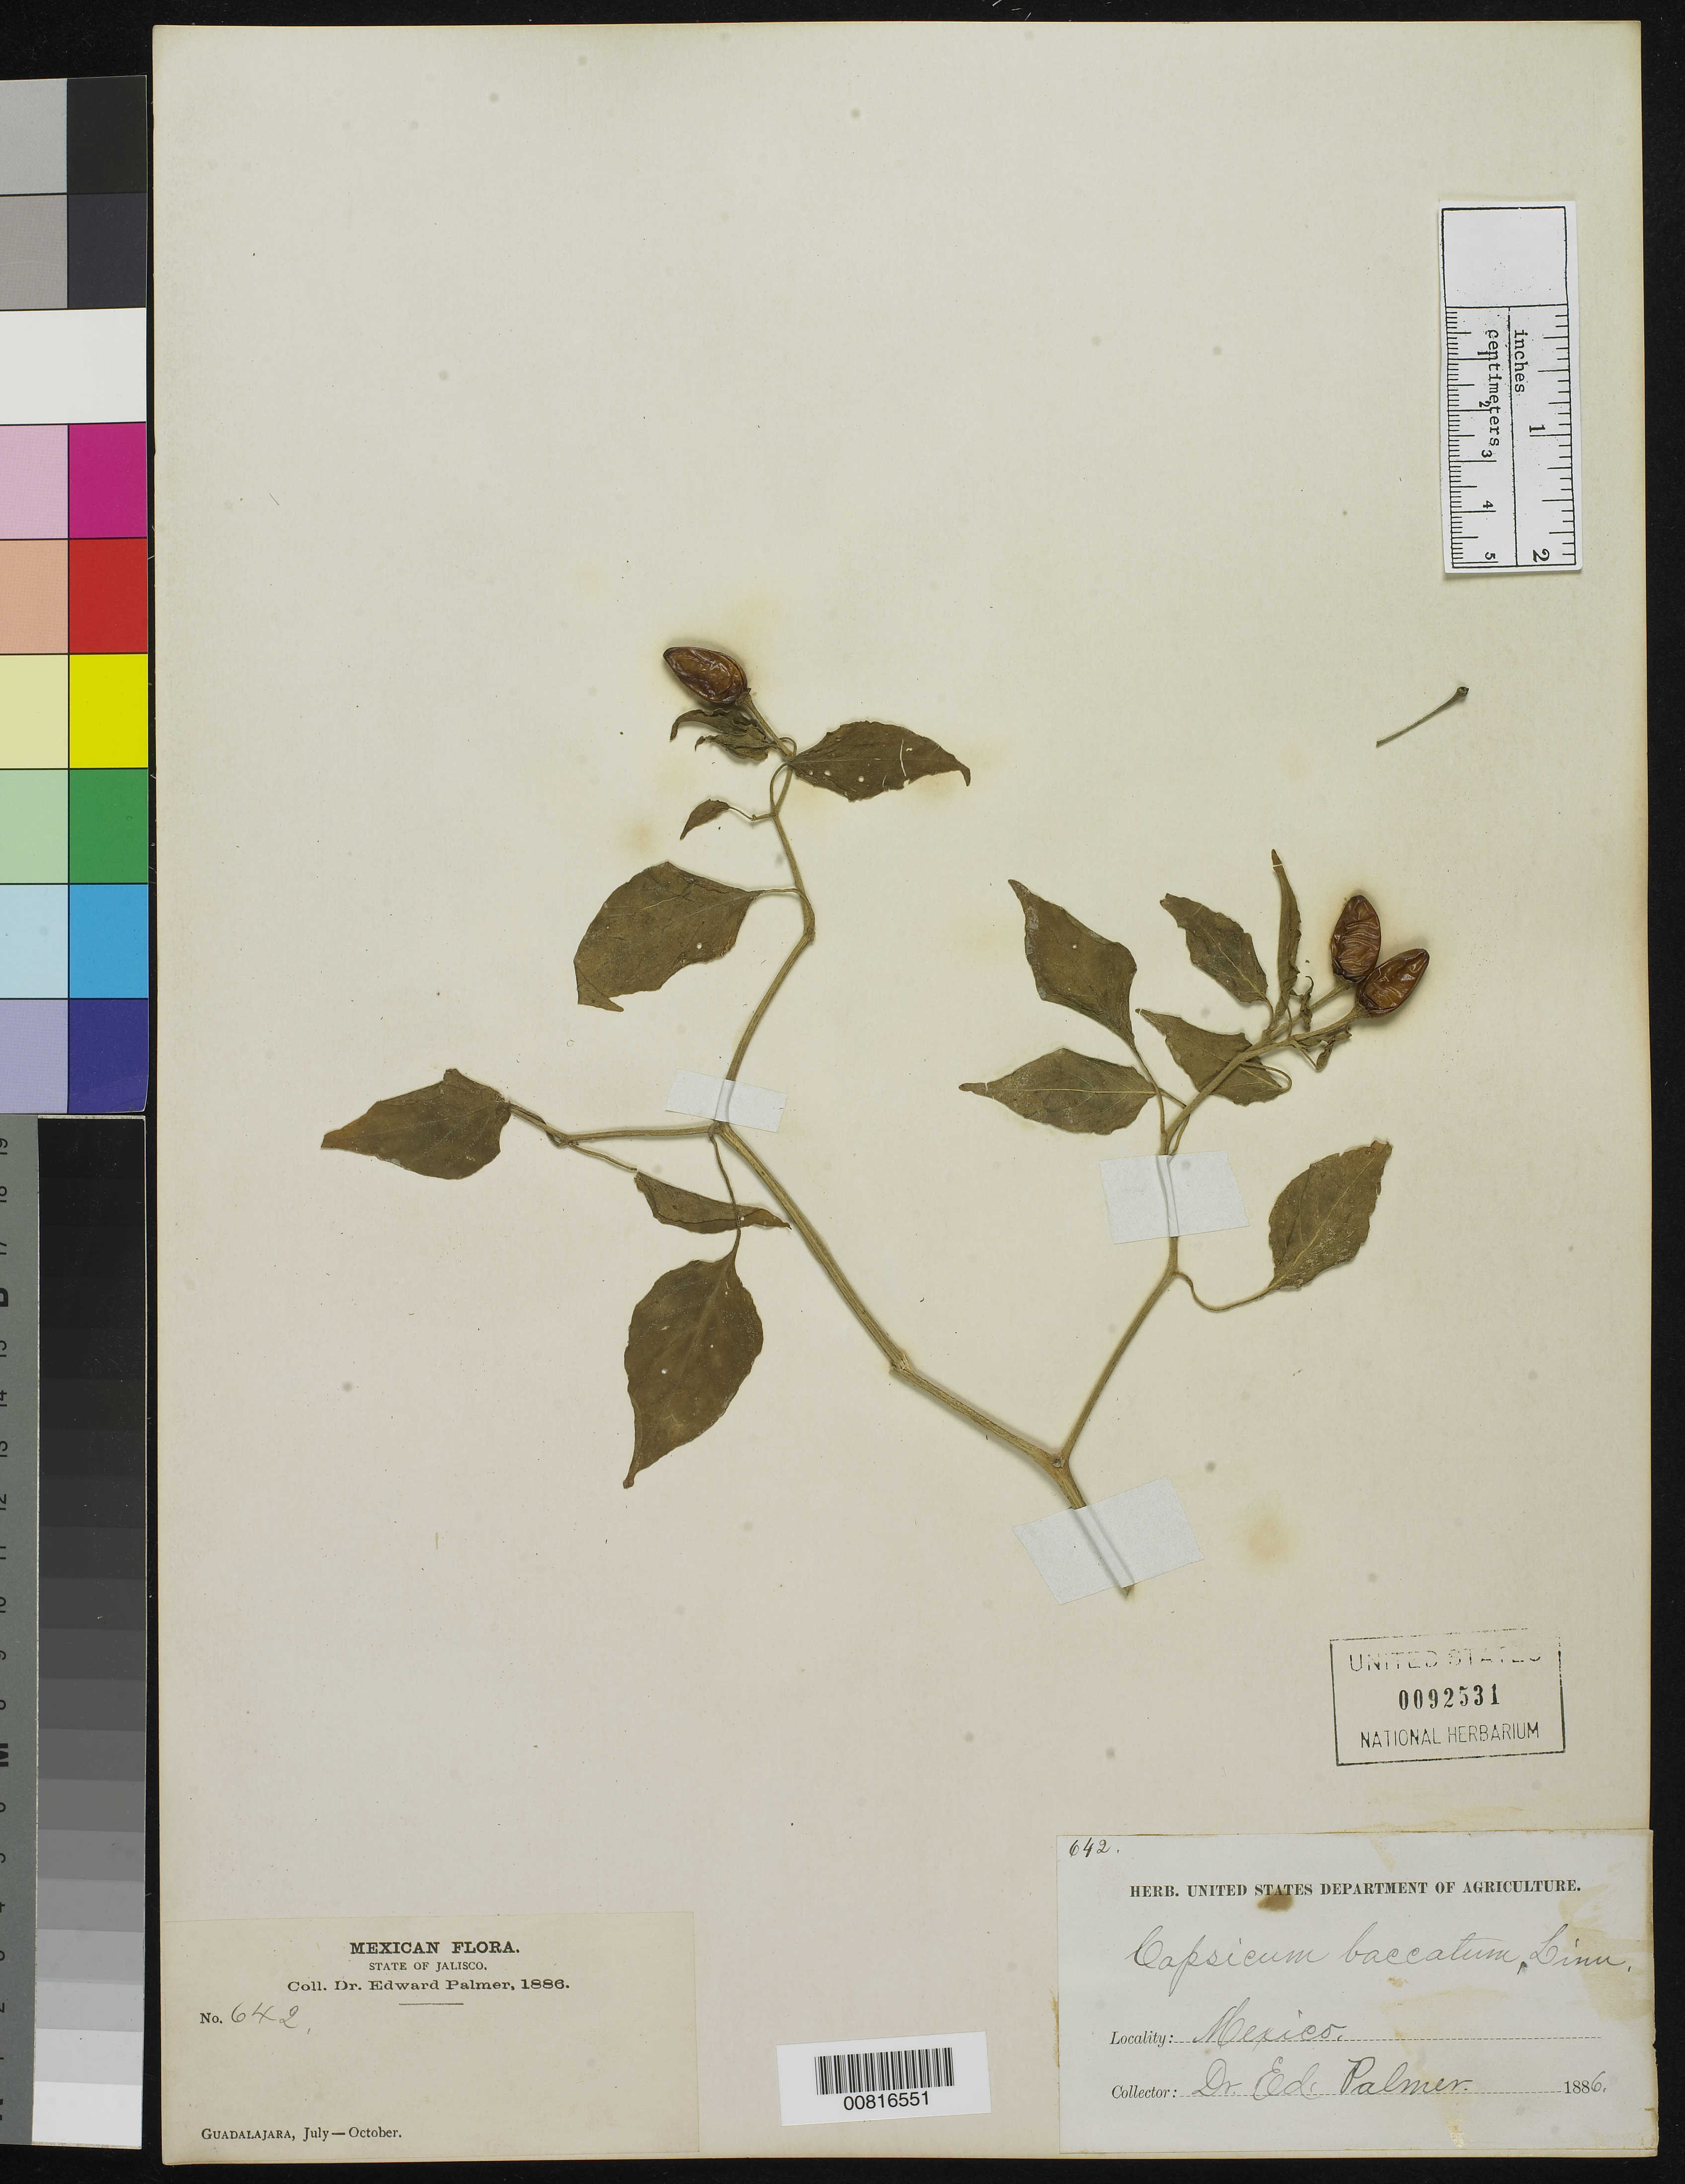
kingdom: Plantae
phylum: Tracheophyta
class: Magnoliopsida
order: Solanales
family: Solanaceae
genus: Capsicum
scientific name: Capsicum baccatum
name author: L.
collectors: E. Palmer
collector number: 642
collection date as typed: Jul 1886 to -- Oct 1886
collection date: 1886-07/1886-10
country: Mexico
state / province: Jalisco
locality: Guadalajara, Jalisco.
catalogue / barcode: US 92531